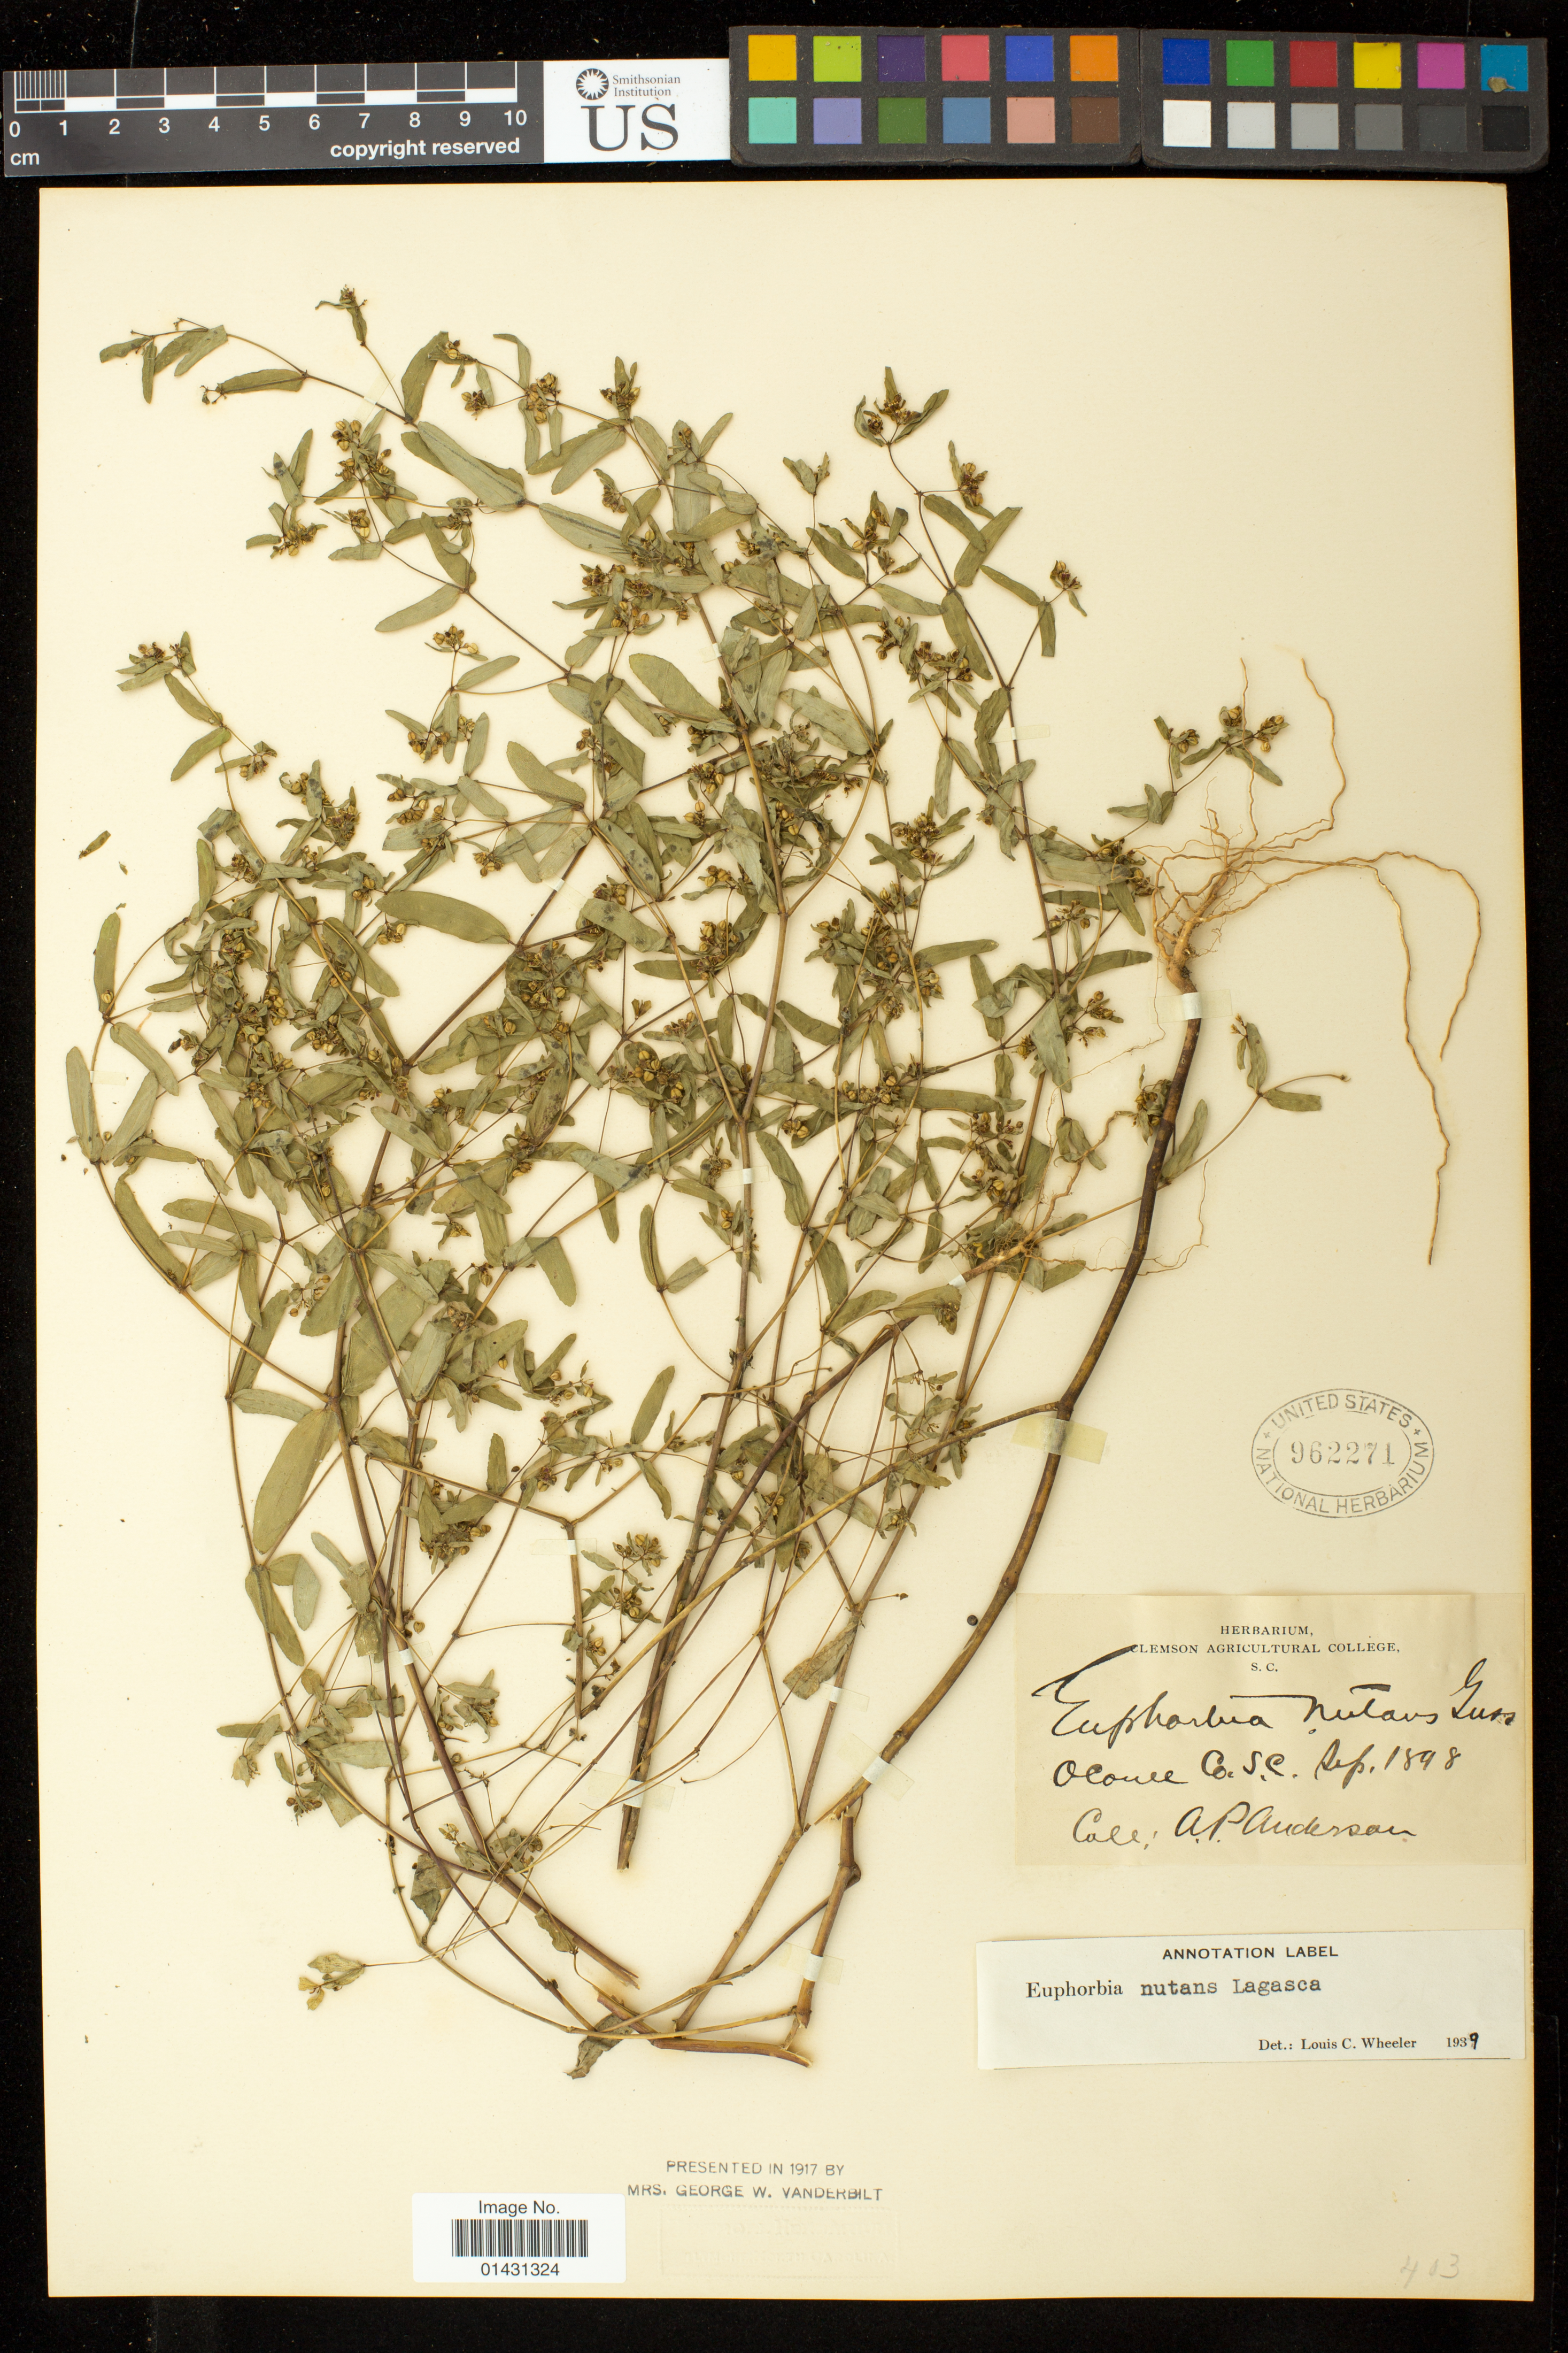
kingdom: Plantae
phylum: Tracheophyta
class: Magnoliopsida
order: Malpighiales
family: Euphorbiaceae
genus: Euphorbia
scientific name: Euphorbia maculata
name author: L.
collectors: A. P. Anderson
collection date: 1898-09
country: United States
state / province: South Carolina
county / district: Oconee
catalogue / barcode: US 962271